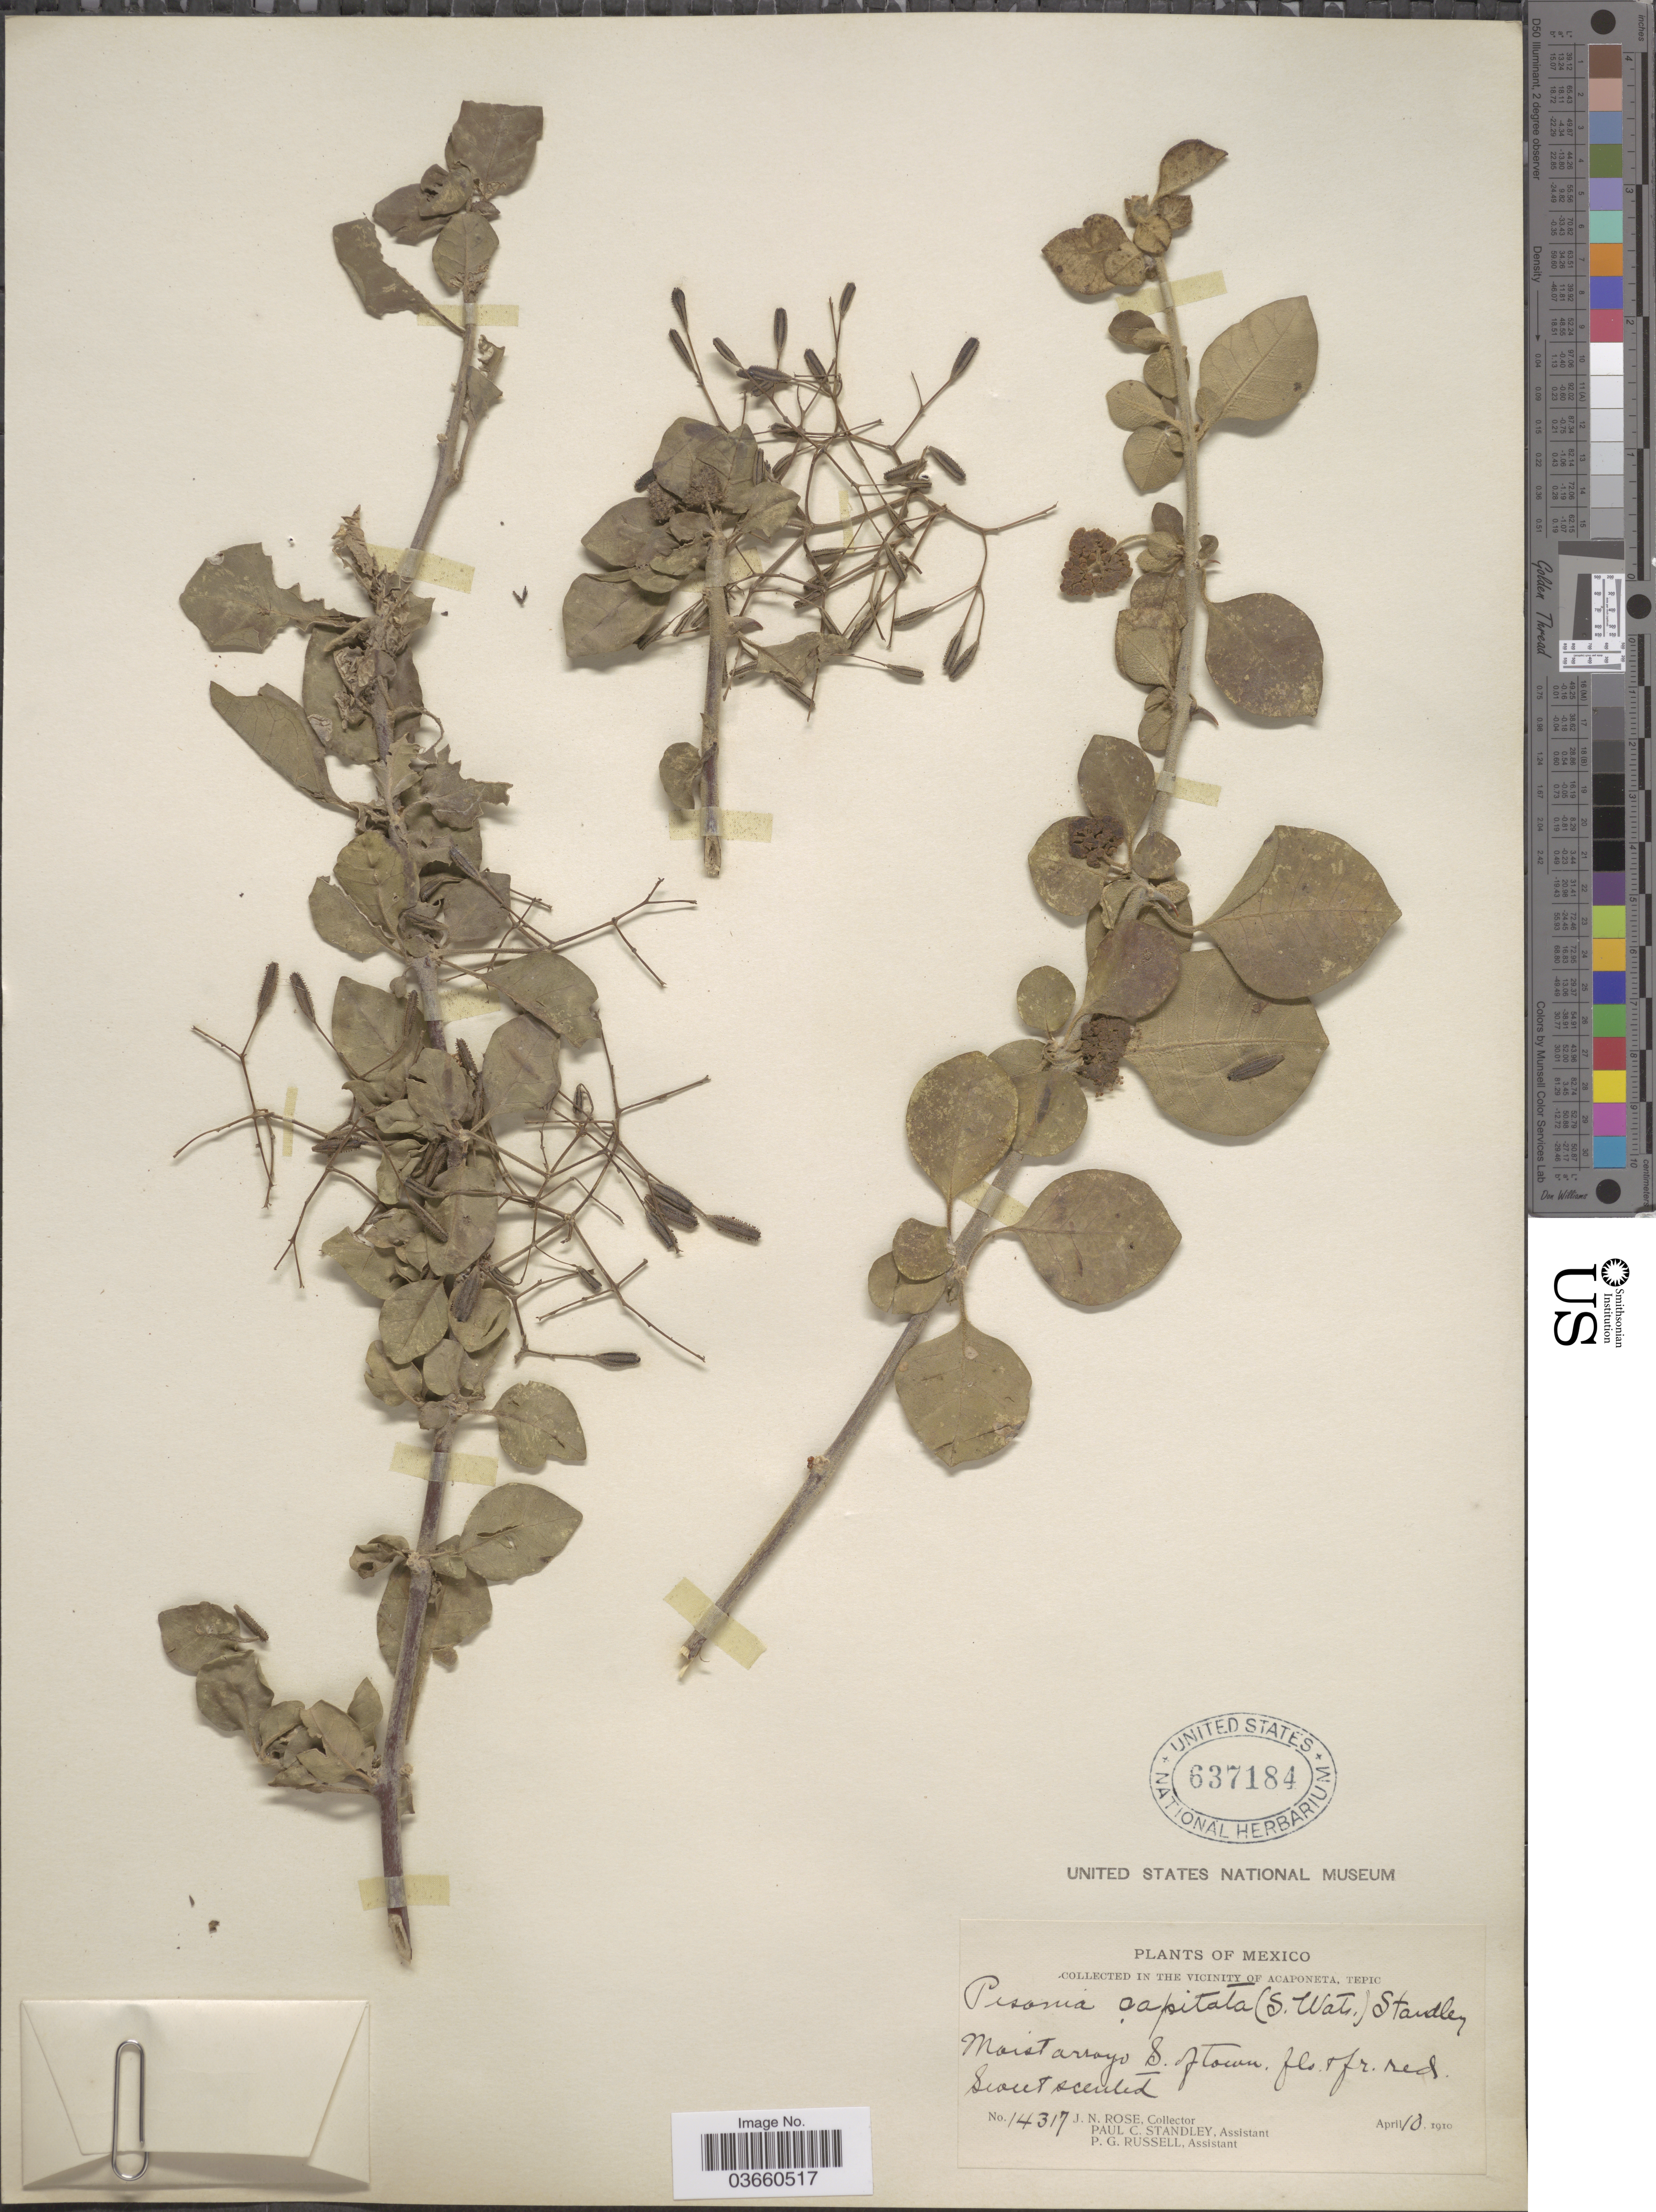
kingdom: Plantae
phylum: Tracheophyta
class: Magnoliopsida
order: Caryophyllales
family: Nyctaginaceae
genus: Pisonia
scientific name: Pisonia capitata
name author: (S. Watson) Standl.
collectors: J. N. Rose, P. C. Standley & P. G. Russell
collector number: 14317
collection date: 1910-04-18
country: Mexico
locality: The vicinity of Acaponeta, Tepic. Moist arroyo S. of Town.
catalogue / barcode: US 637184